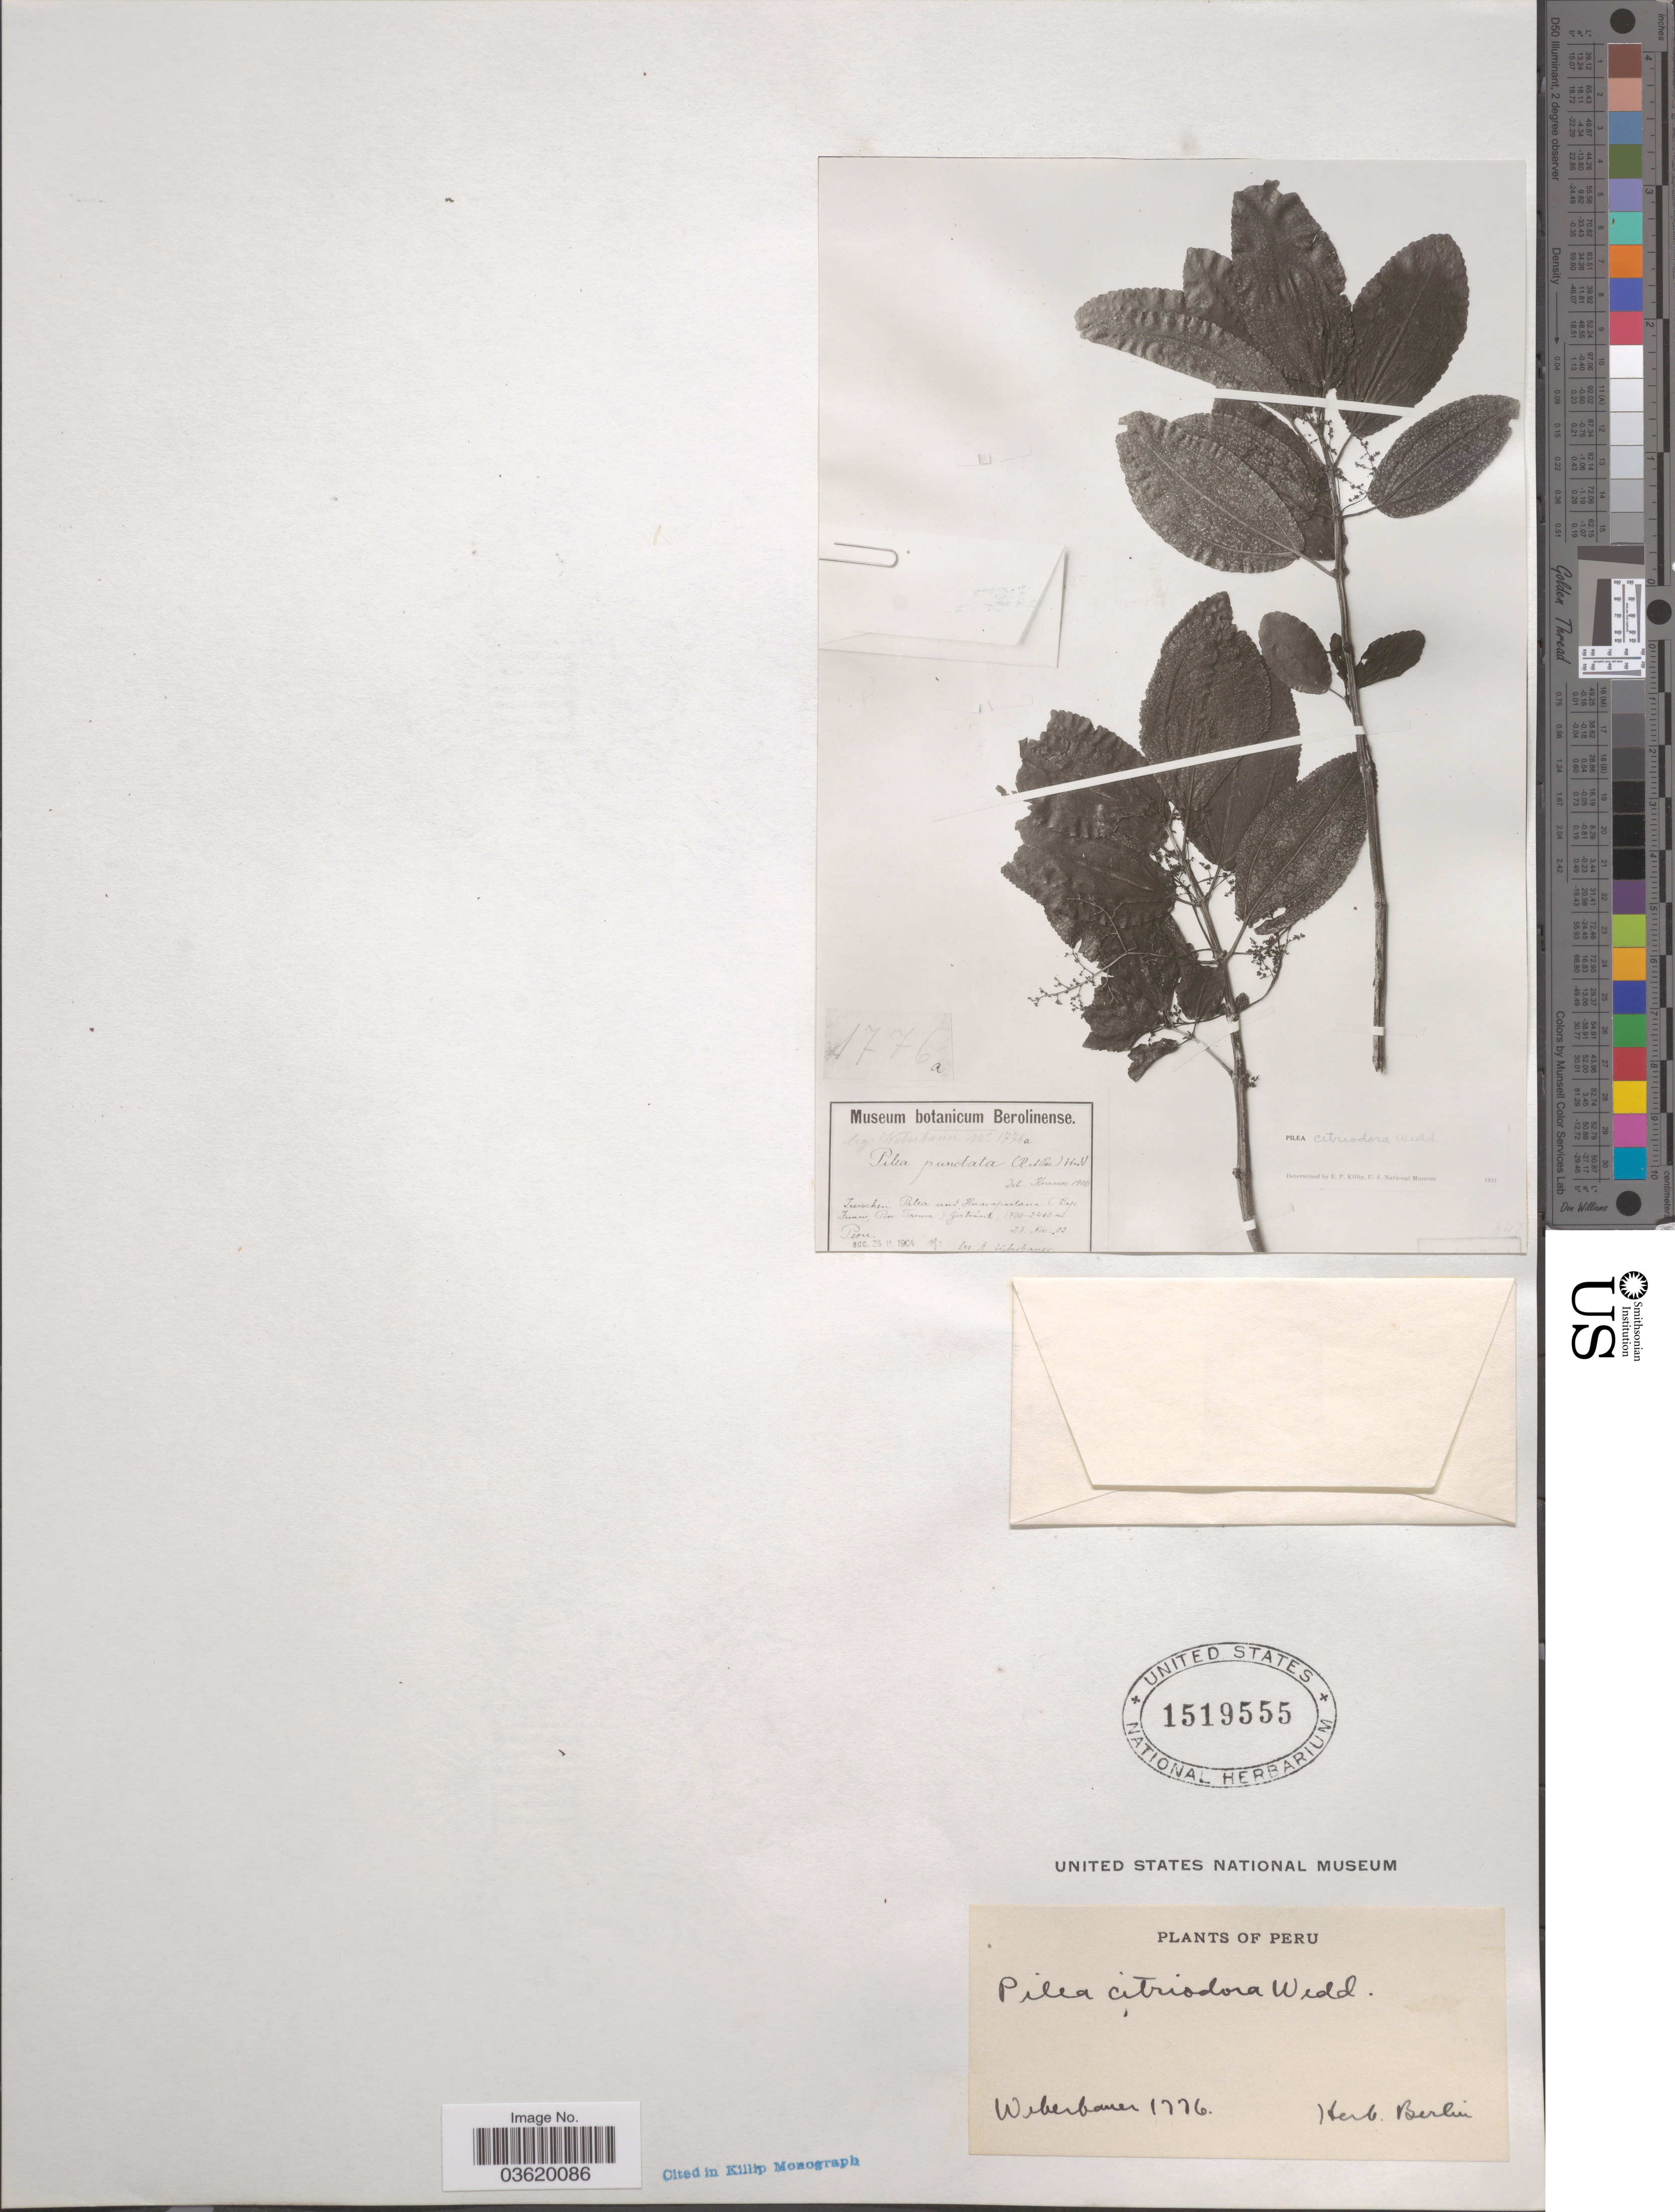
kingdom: Plantae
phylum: Tracheophyta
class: Magnoliopsida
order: Rosales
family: Urticaceae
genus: Pilea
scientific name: Pilea citriodora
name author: Wedd.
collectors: A. Weberbauer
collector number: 1776a*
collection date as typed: Transcribed d/m/y: 27/11/2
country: Peru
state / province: Junín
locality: Zwischen Patea und Huacapistana (Dep. Junin, Prov Tarma) Gestrand.*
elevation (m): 1700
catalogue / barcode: US 1519555